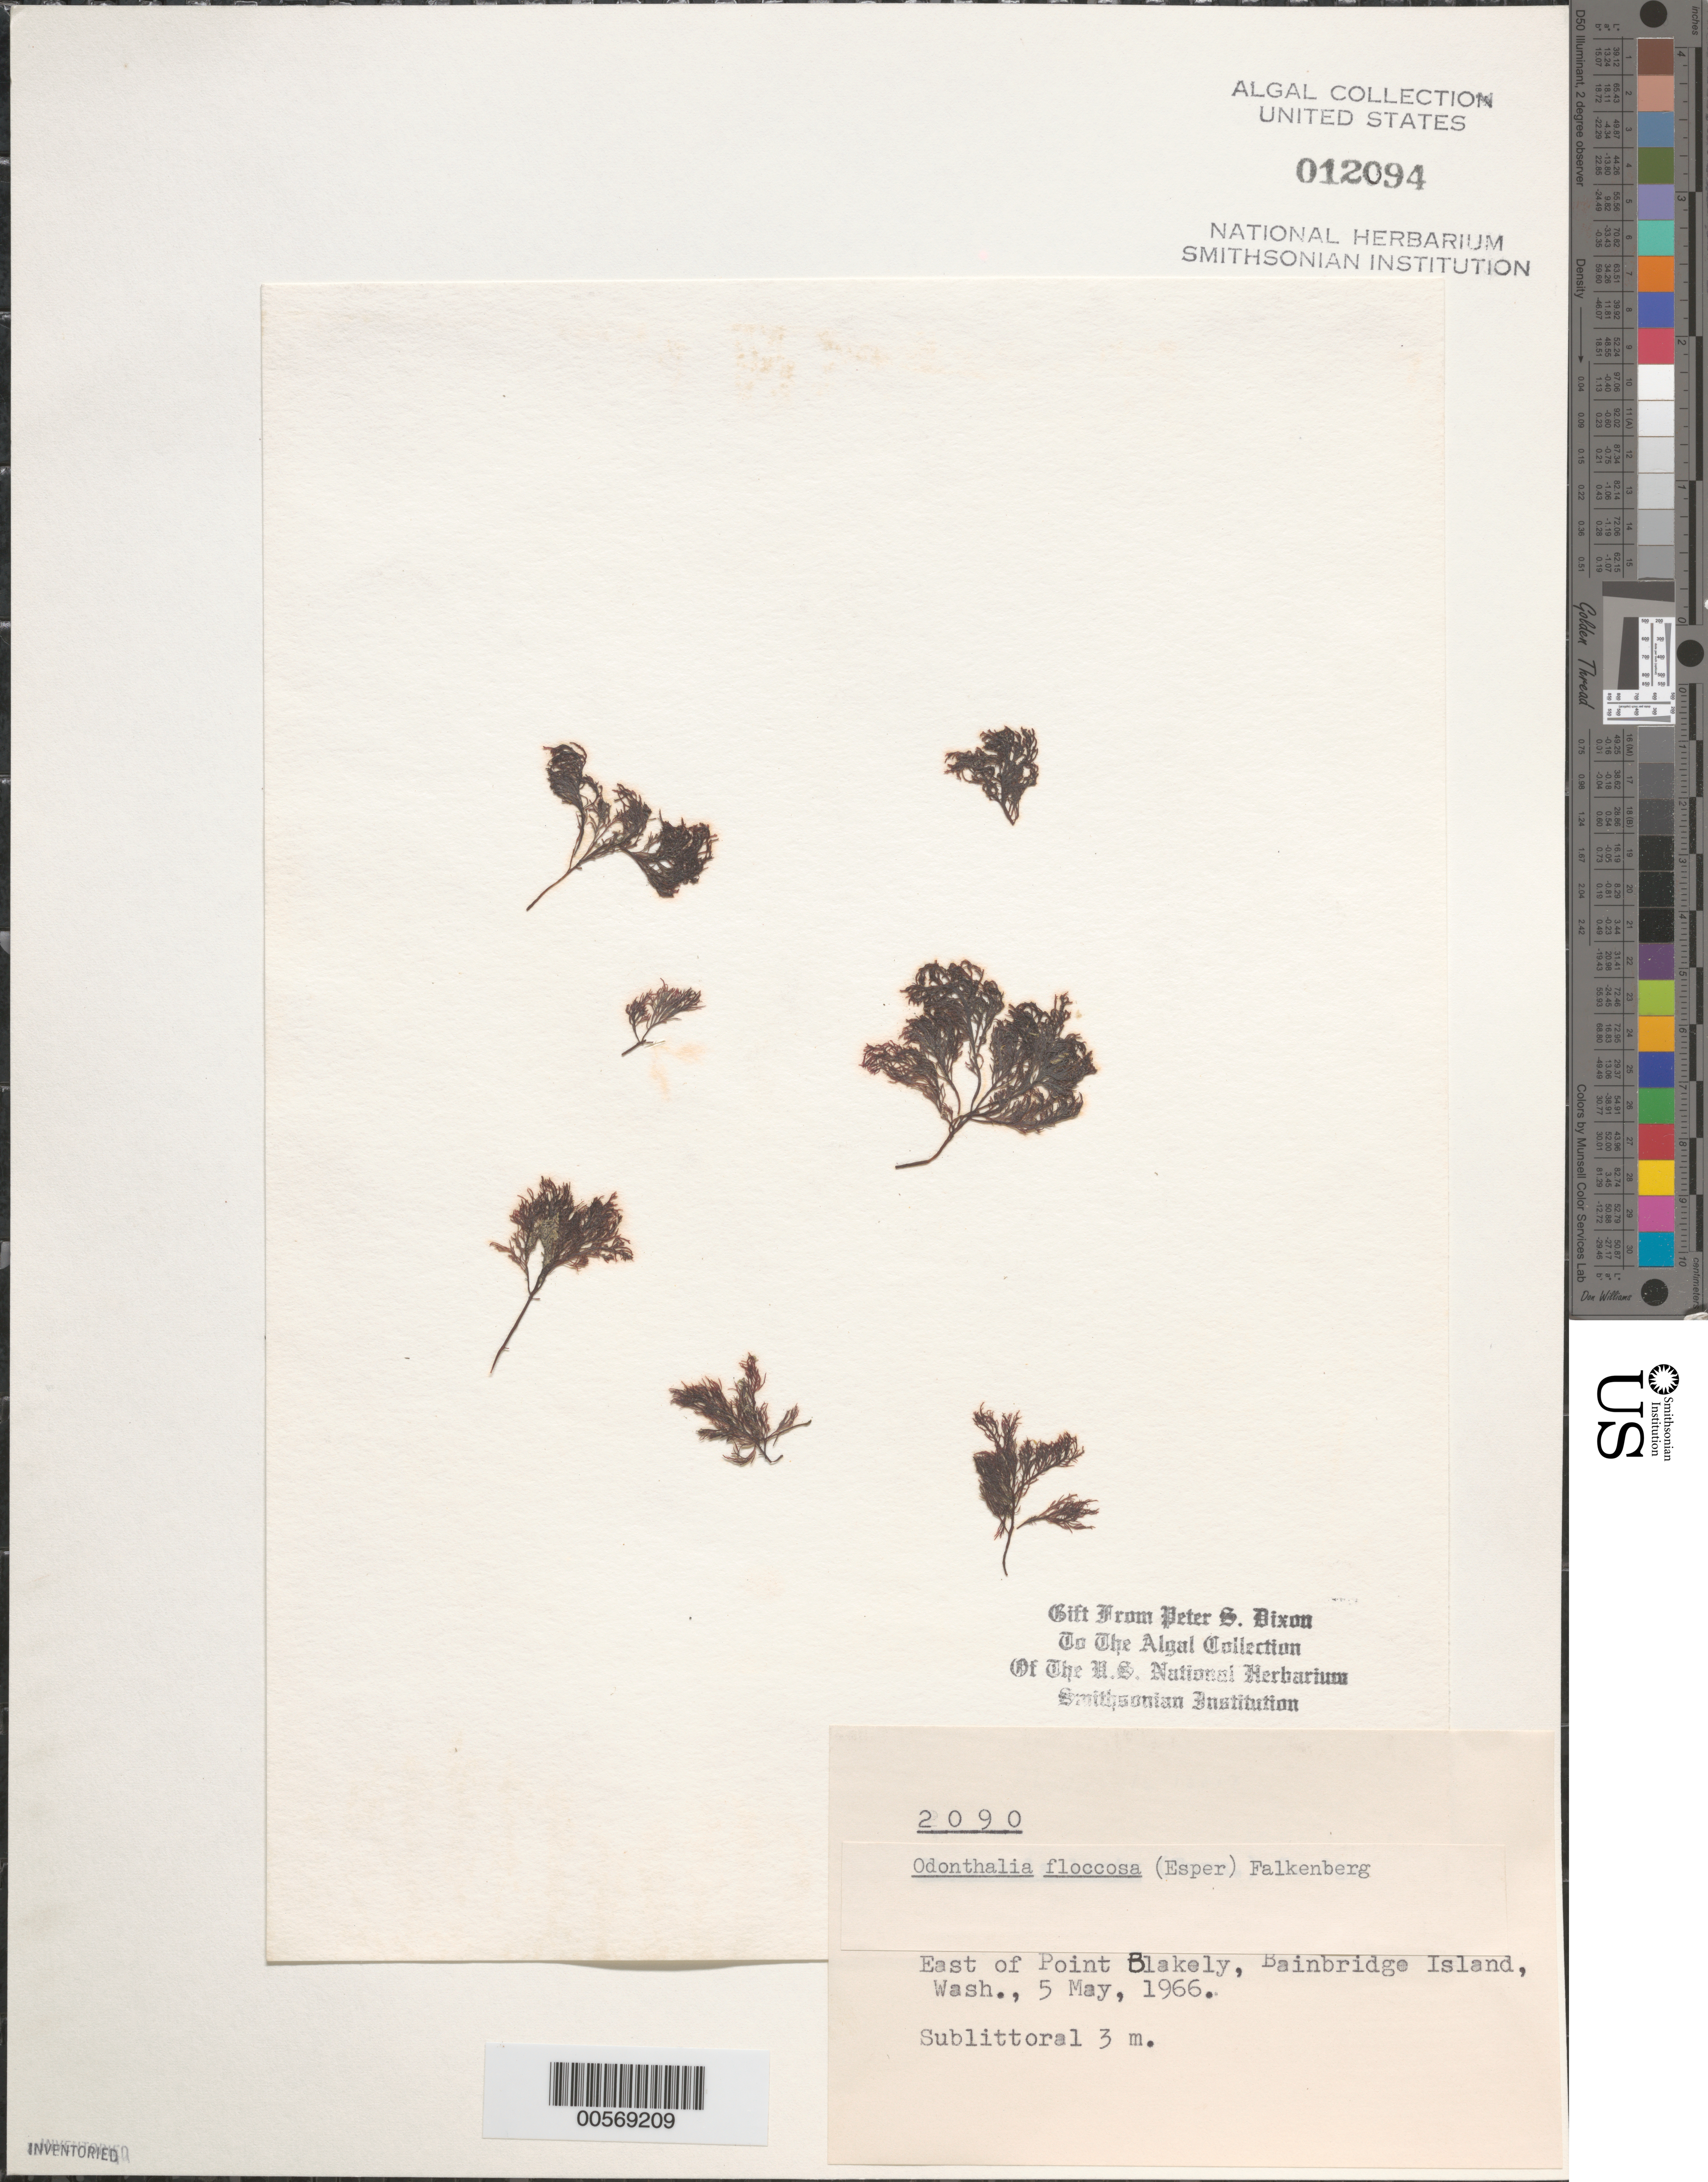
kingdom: Plantae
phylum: Rhodophyta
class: Florideophyceae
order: Ceramiales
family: Rhodomelaceae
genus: Odonthalia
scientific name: Odonthalia floccosa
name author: (Esper) Falkenb.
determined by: Dixon, P. S.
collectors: P. S. Dixon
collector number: PSD 2090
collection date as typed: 05 May 1966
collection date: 1966-05-05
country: United States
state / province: Washington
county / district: Kitsap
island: Bainbridge Island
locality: East of Point Blakely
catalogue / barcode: US 12094